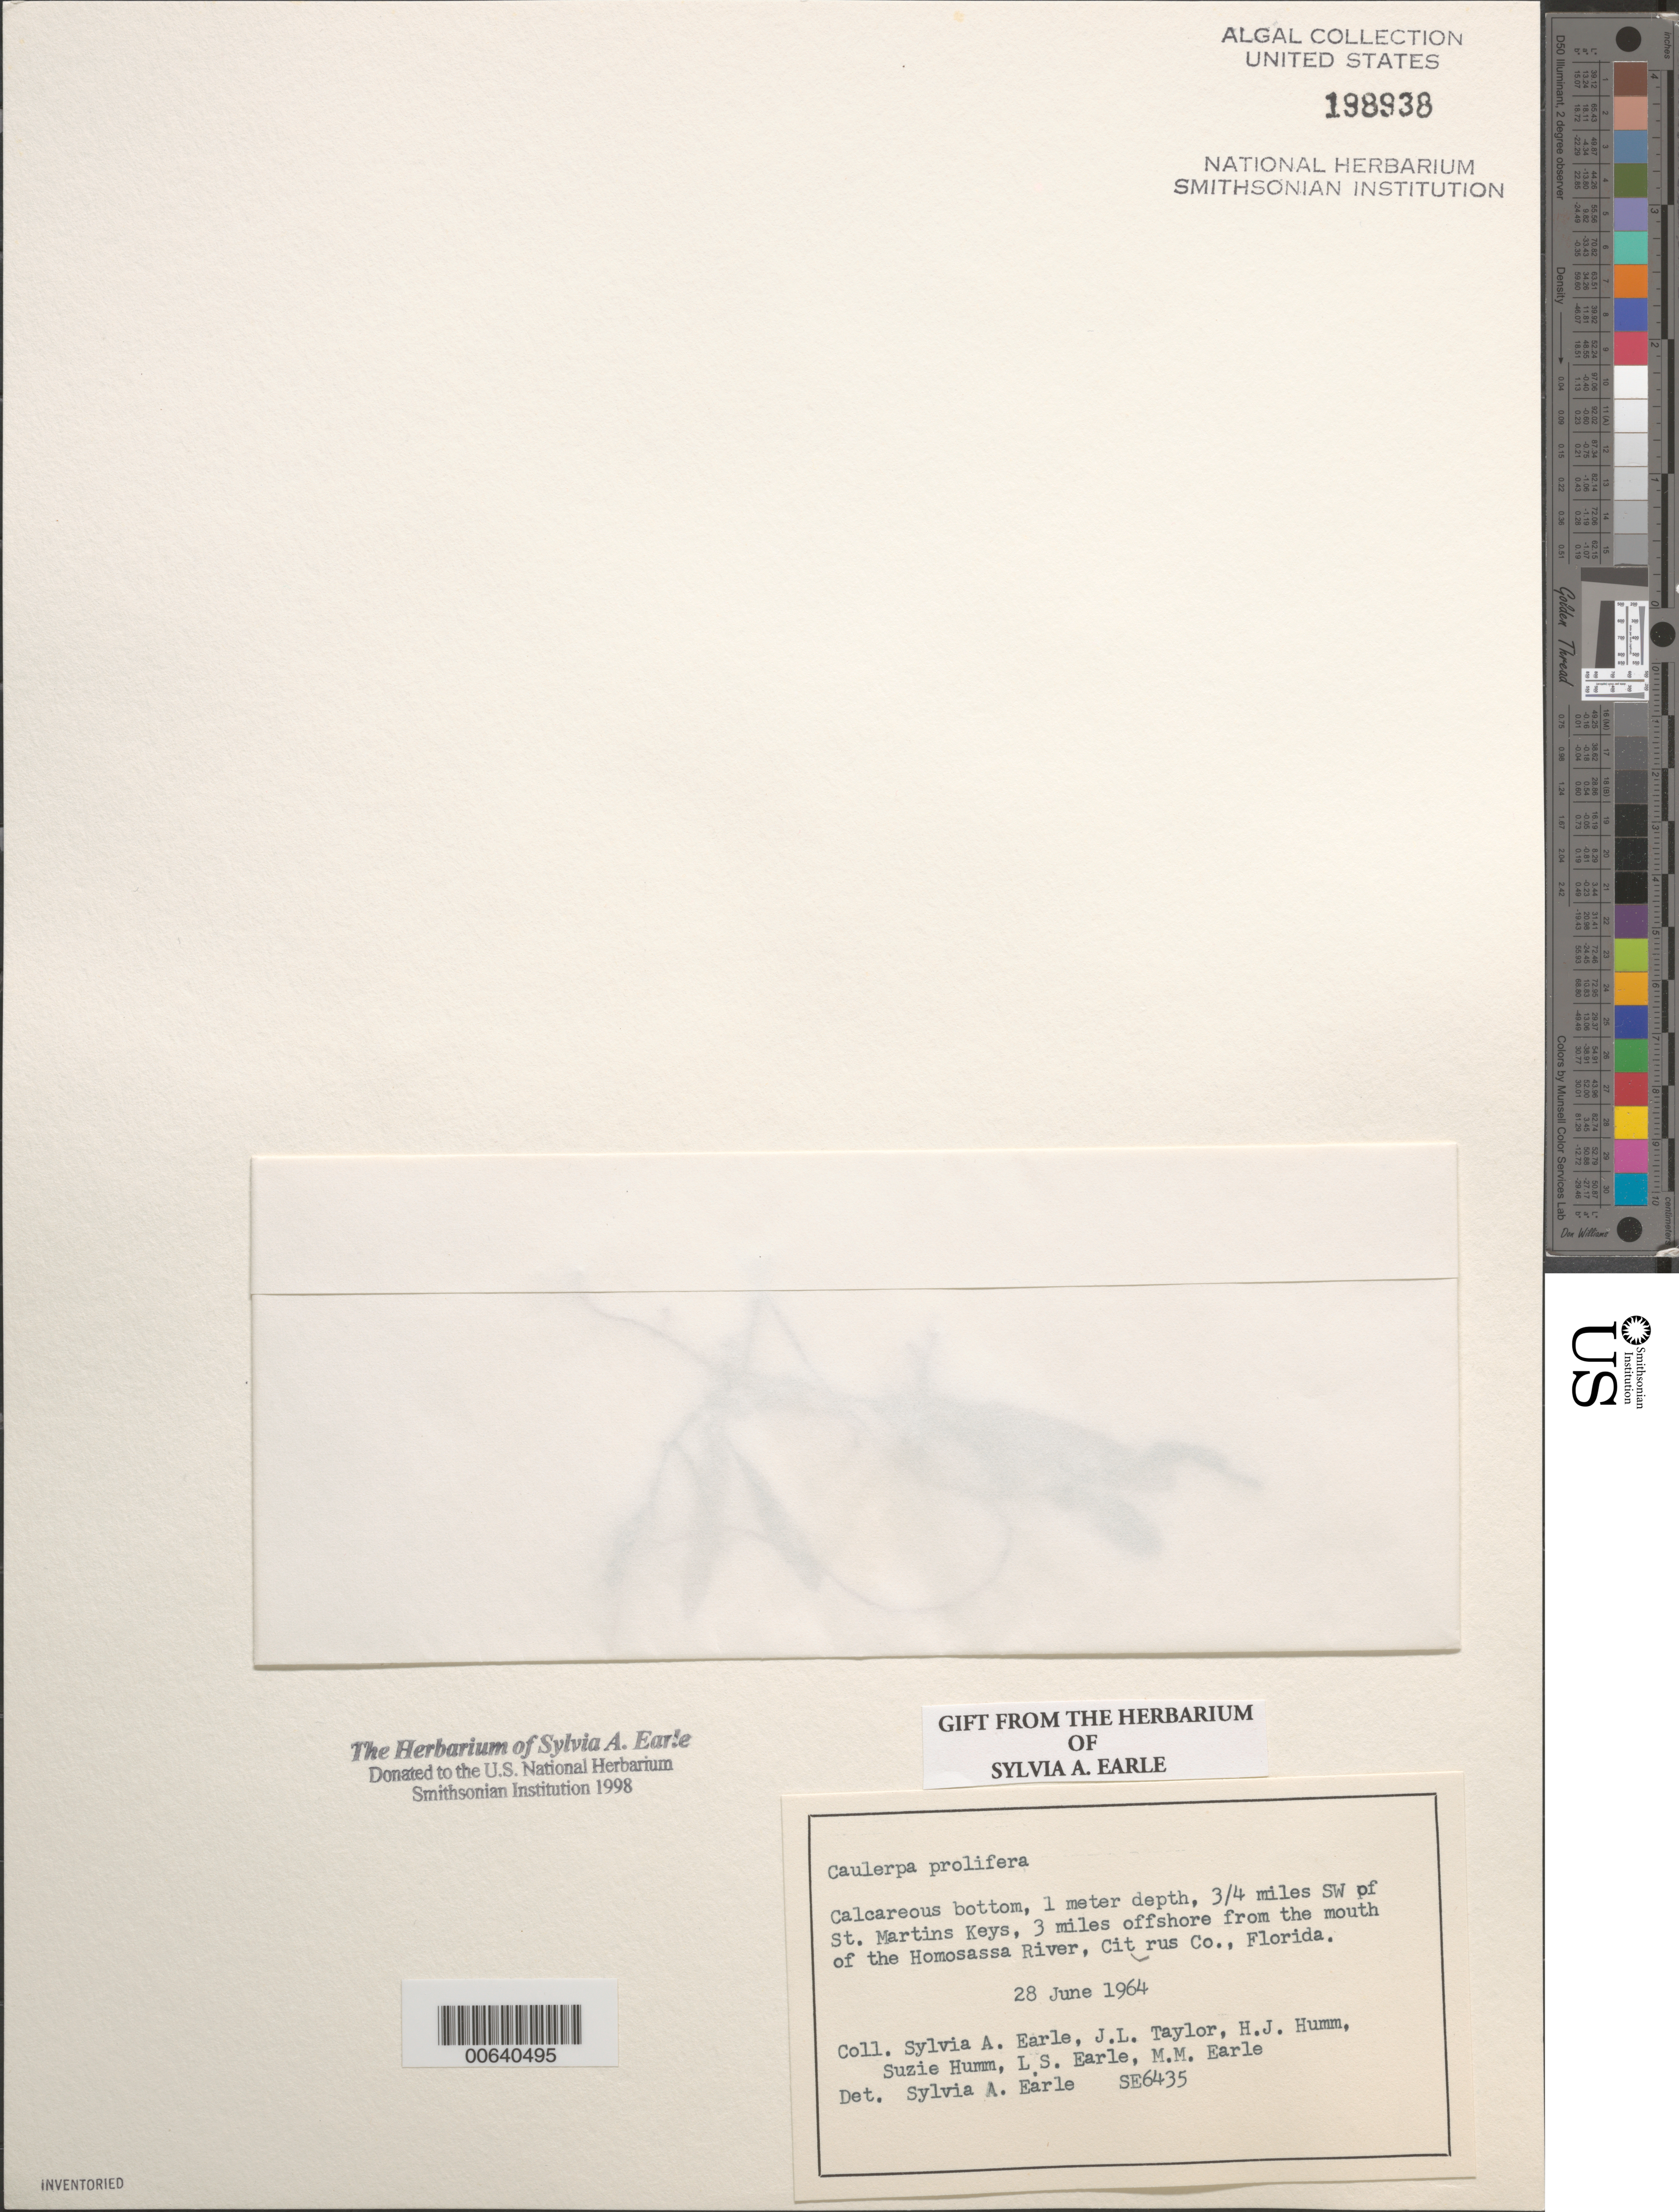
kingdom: Plantae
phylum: Chlorophyta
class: Ulvophyceae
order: Bryopsidales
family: Caulerpaceae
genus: Caulerpa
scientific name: Caulerpa prolifera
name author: (Forssk.) J.V.Lamouroux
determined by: Earle, S. A.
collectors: S. A. Earle, J. L. Taylor, H. J. Humm, S. Humm & L. Earle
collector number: SE 6435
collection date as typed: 28 Jun 1964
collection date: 1964-06-28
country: United States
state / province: Florida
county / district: Citrus County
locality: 3 miles off Homosassa River mouth, 0.75 mile southwest of St. Martins Keys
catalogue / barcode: US 198938